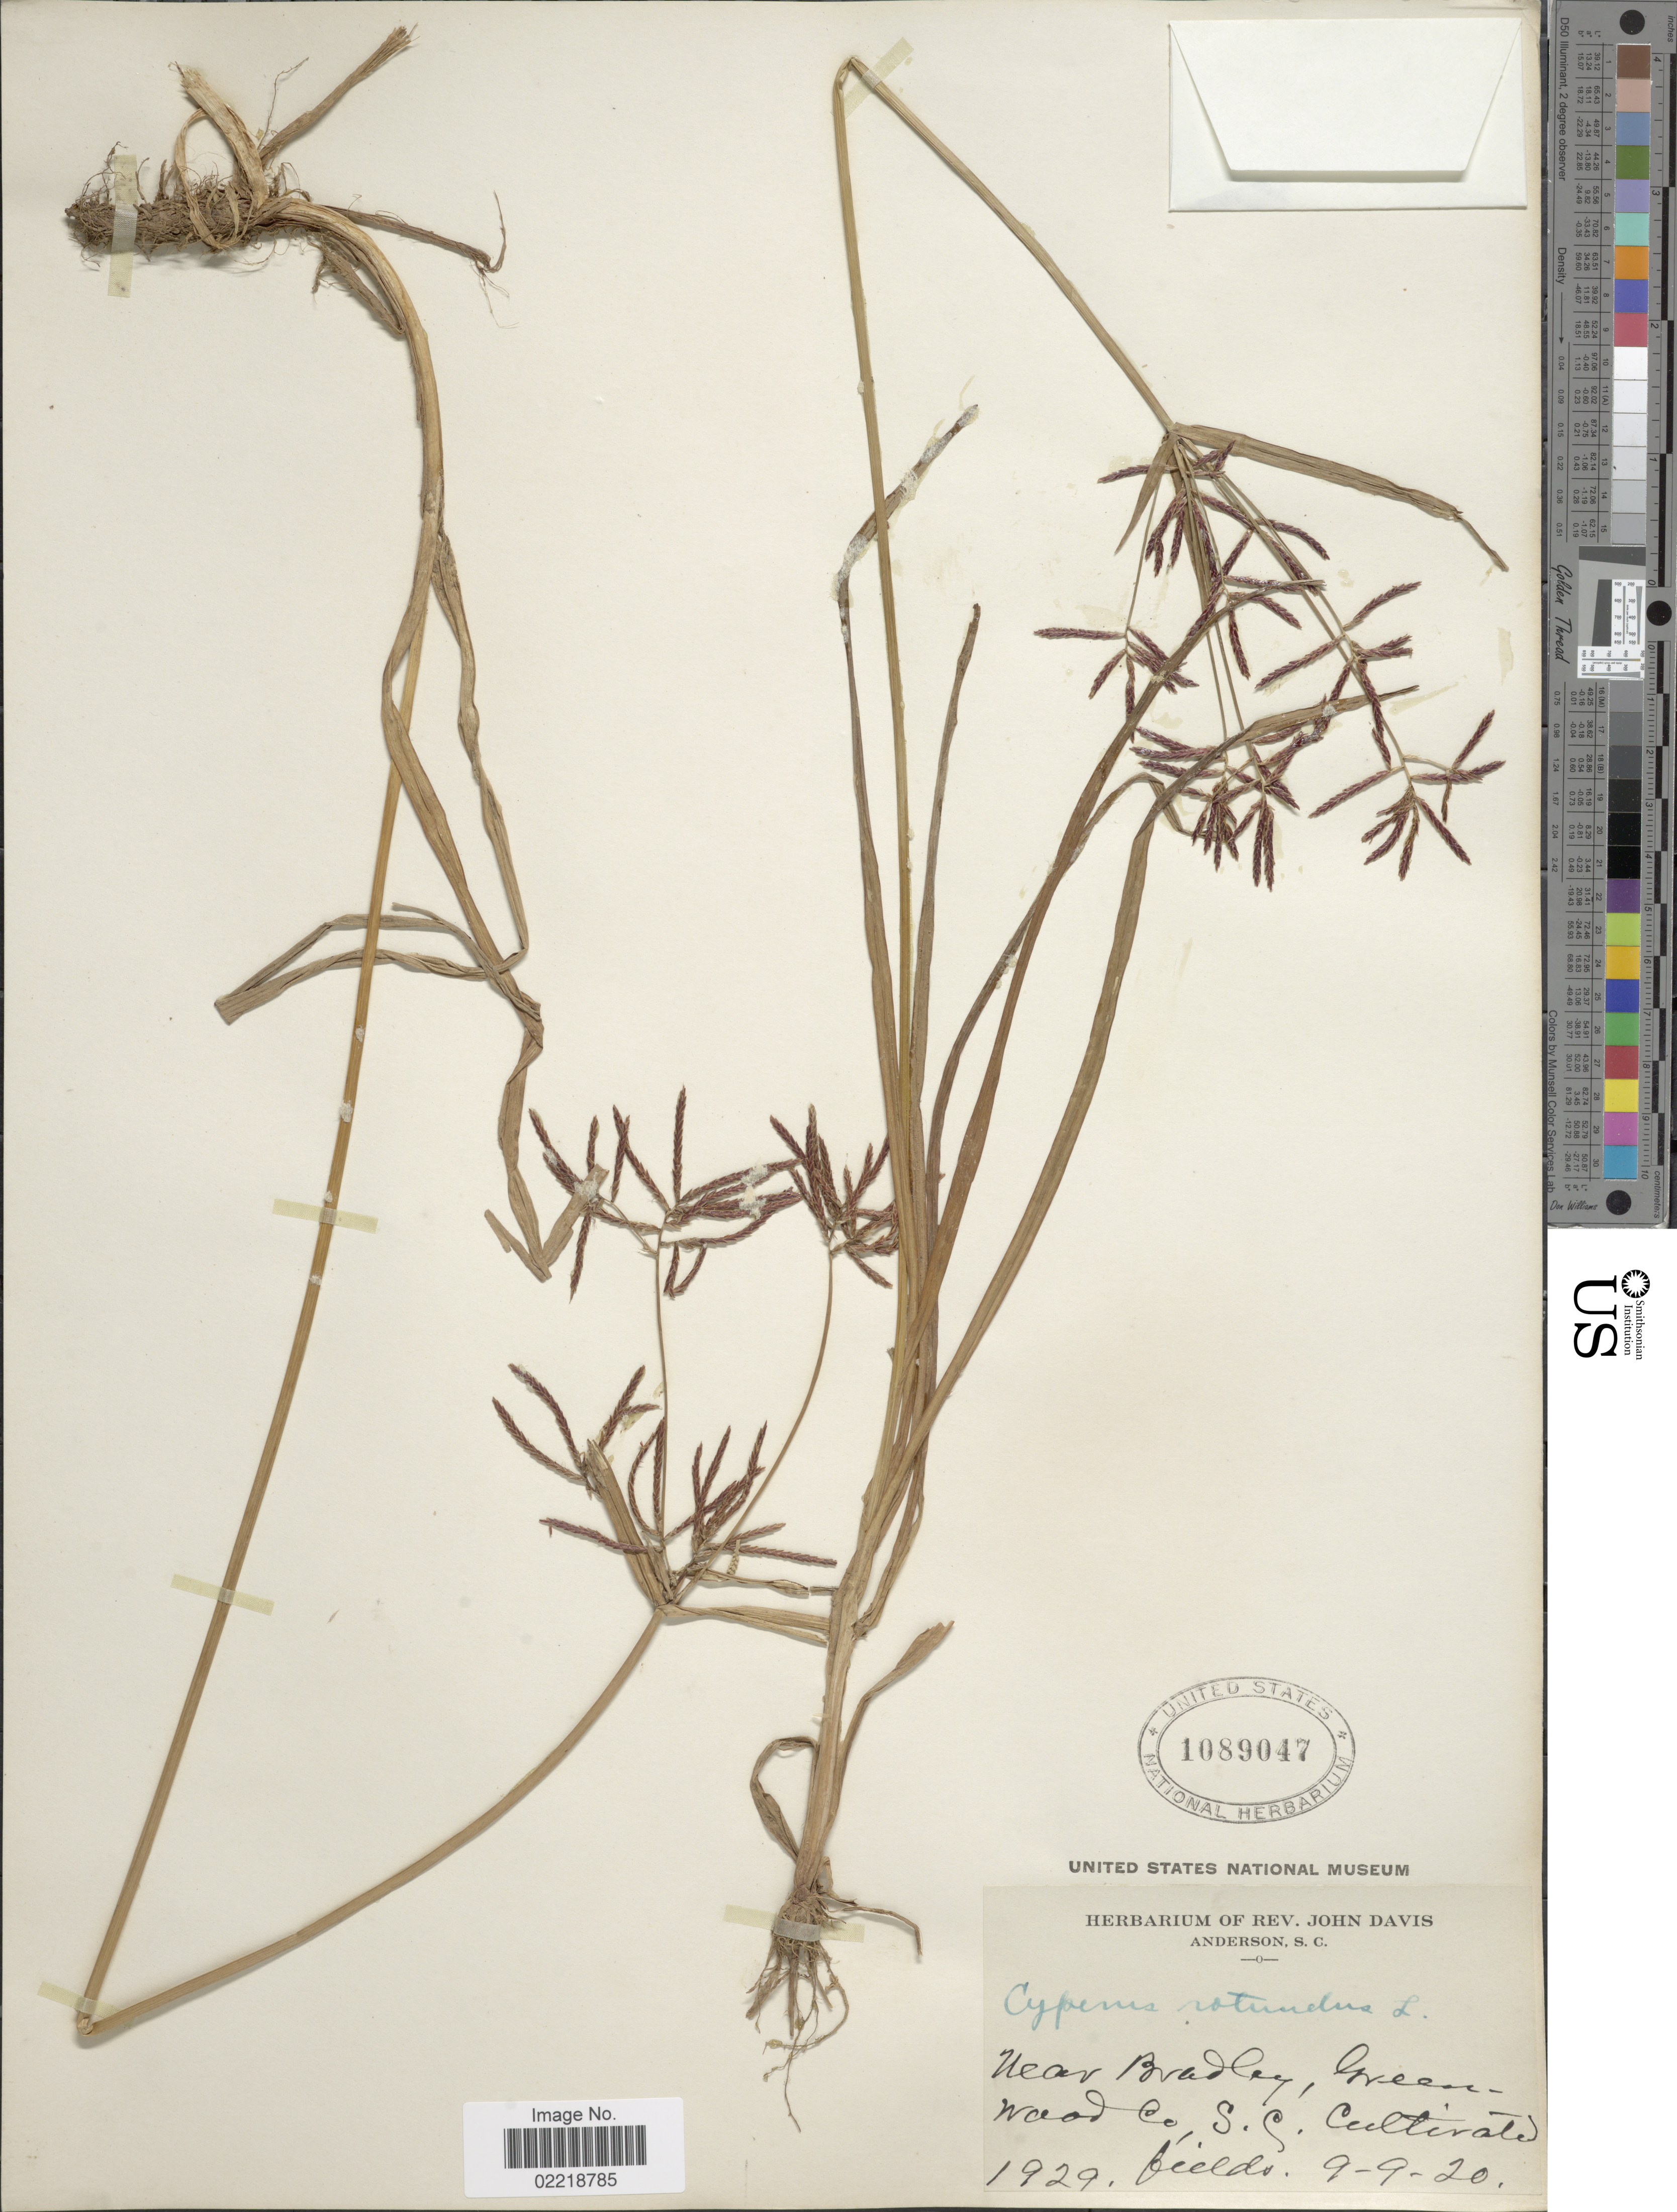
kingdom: Plantae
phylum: Tracheophyta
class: Liliopsida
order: Poales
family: Cyperaceae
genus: Cyperus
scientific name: Cyperus rotundus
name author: L.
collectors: ex herb. Rev. John Davis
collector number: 1929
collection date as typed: Transcribed d/m/y: 9/9/20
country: United States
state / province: South Carolina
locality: Near Bradley, Greenwood Co.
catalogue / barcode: US 1089047